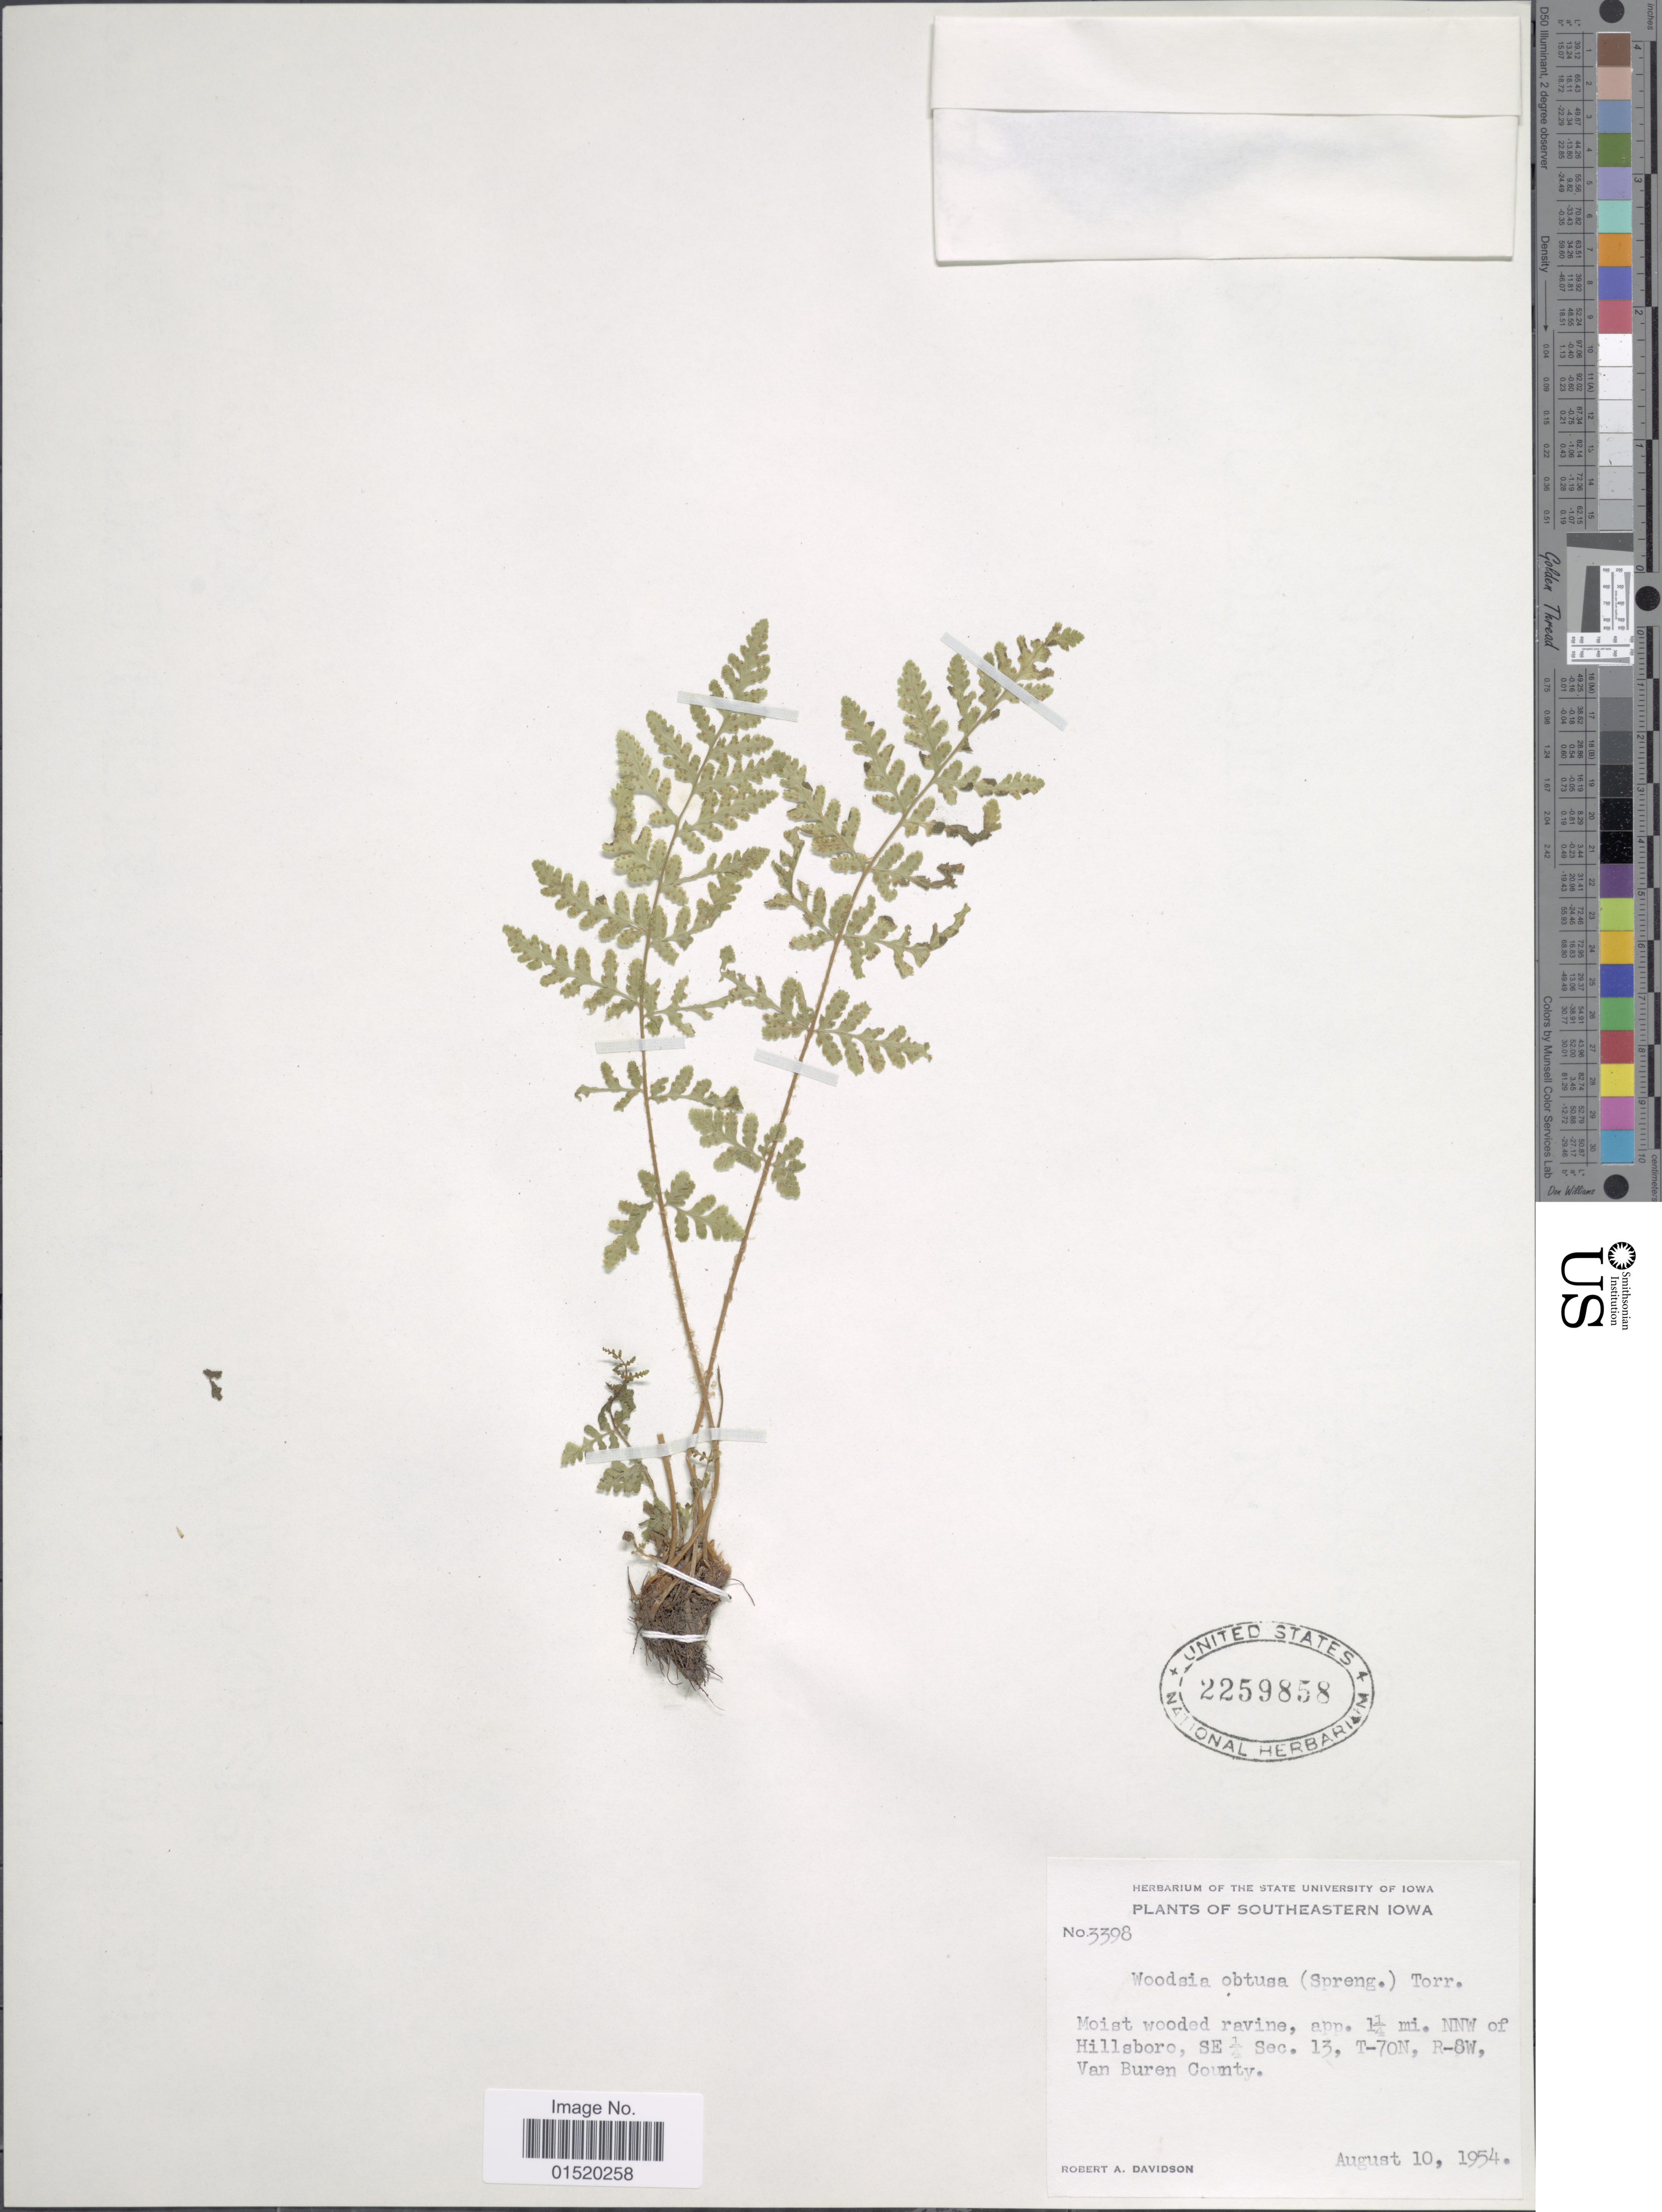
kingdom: Plantae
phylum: Tracheophyta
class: Polypodiopsida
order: Polypodiales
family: Woodsiaceae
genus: Woodsia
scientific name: Woodsia obtusa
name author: (Spreng.) Torr.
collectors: R. A. Davidson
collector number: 3398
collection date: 1954-08-10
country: United States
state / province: Iowa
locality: Southeastern Iowa, Moist wooded ravine, app 1¼ mi. NNW of Hillsboro, SE ¼ Sec. 13, T-70N, R-8W, Van Buren County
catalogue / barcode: US 2259858